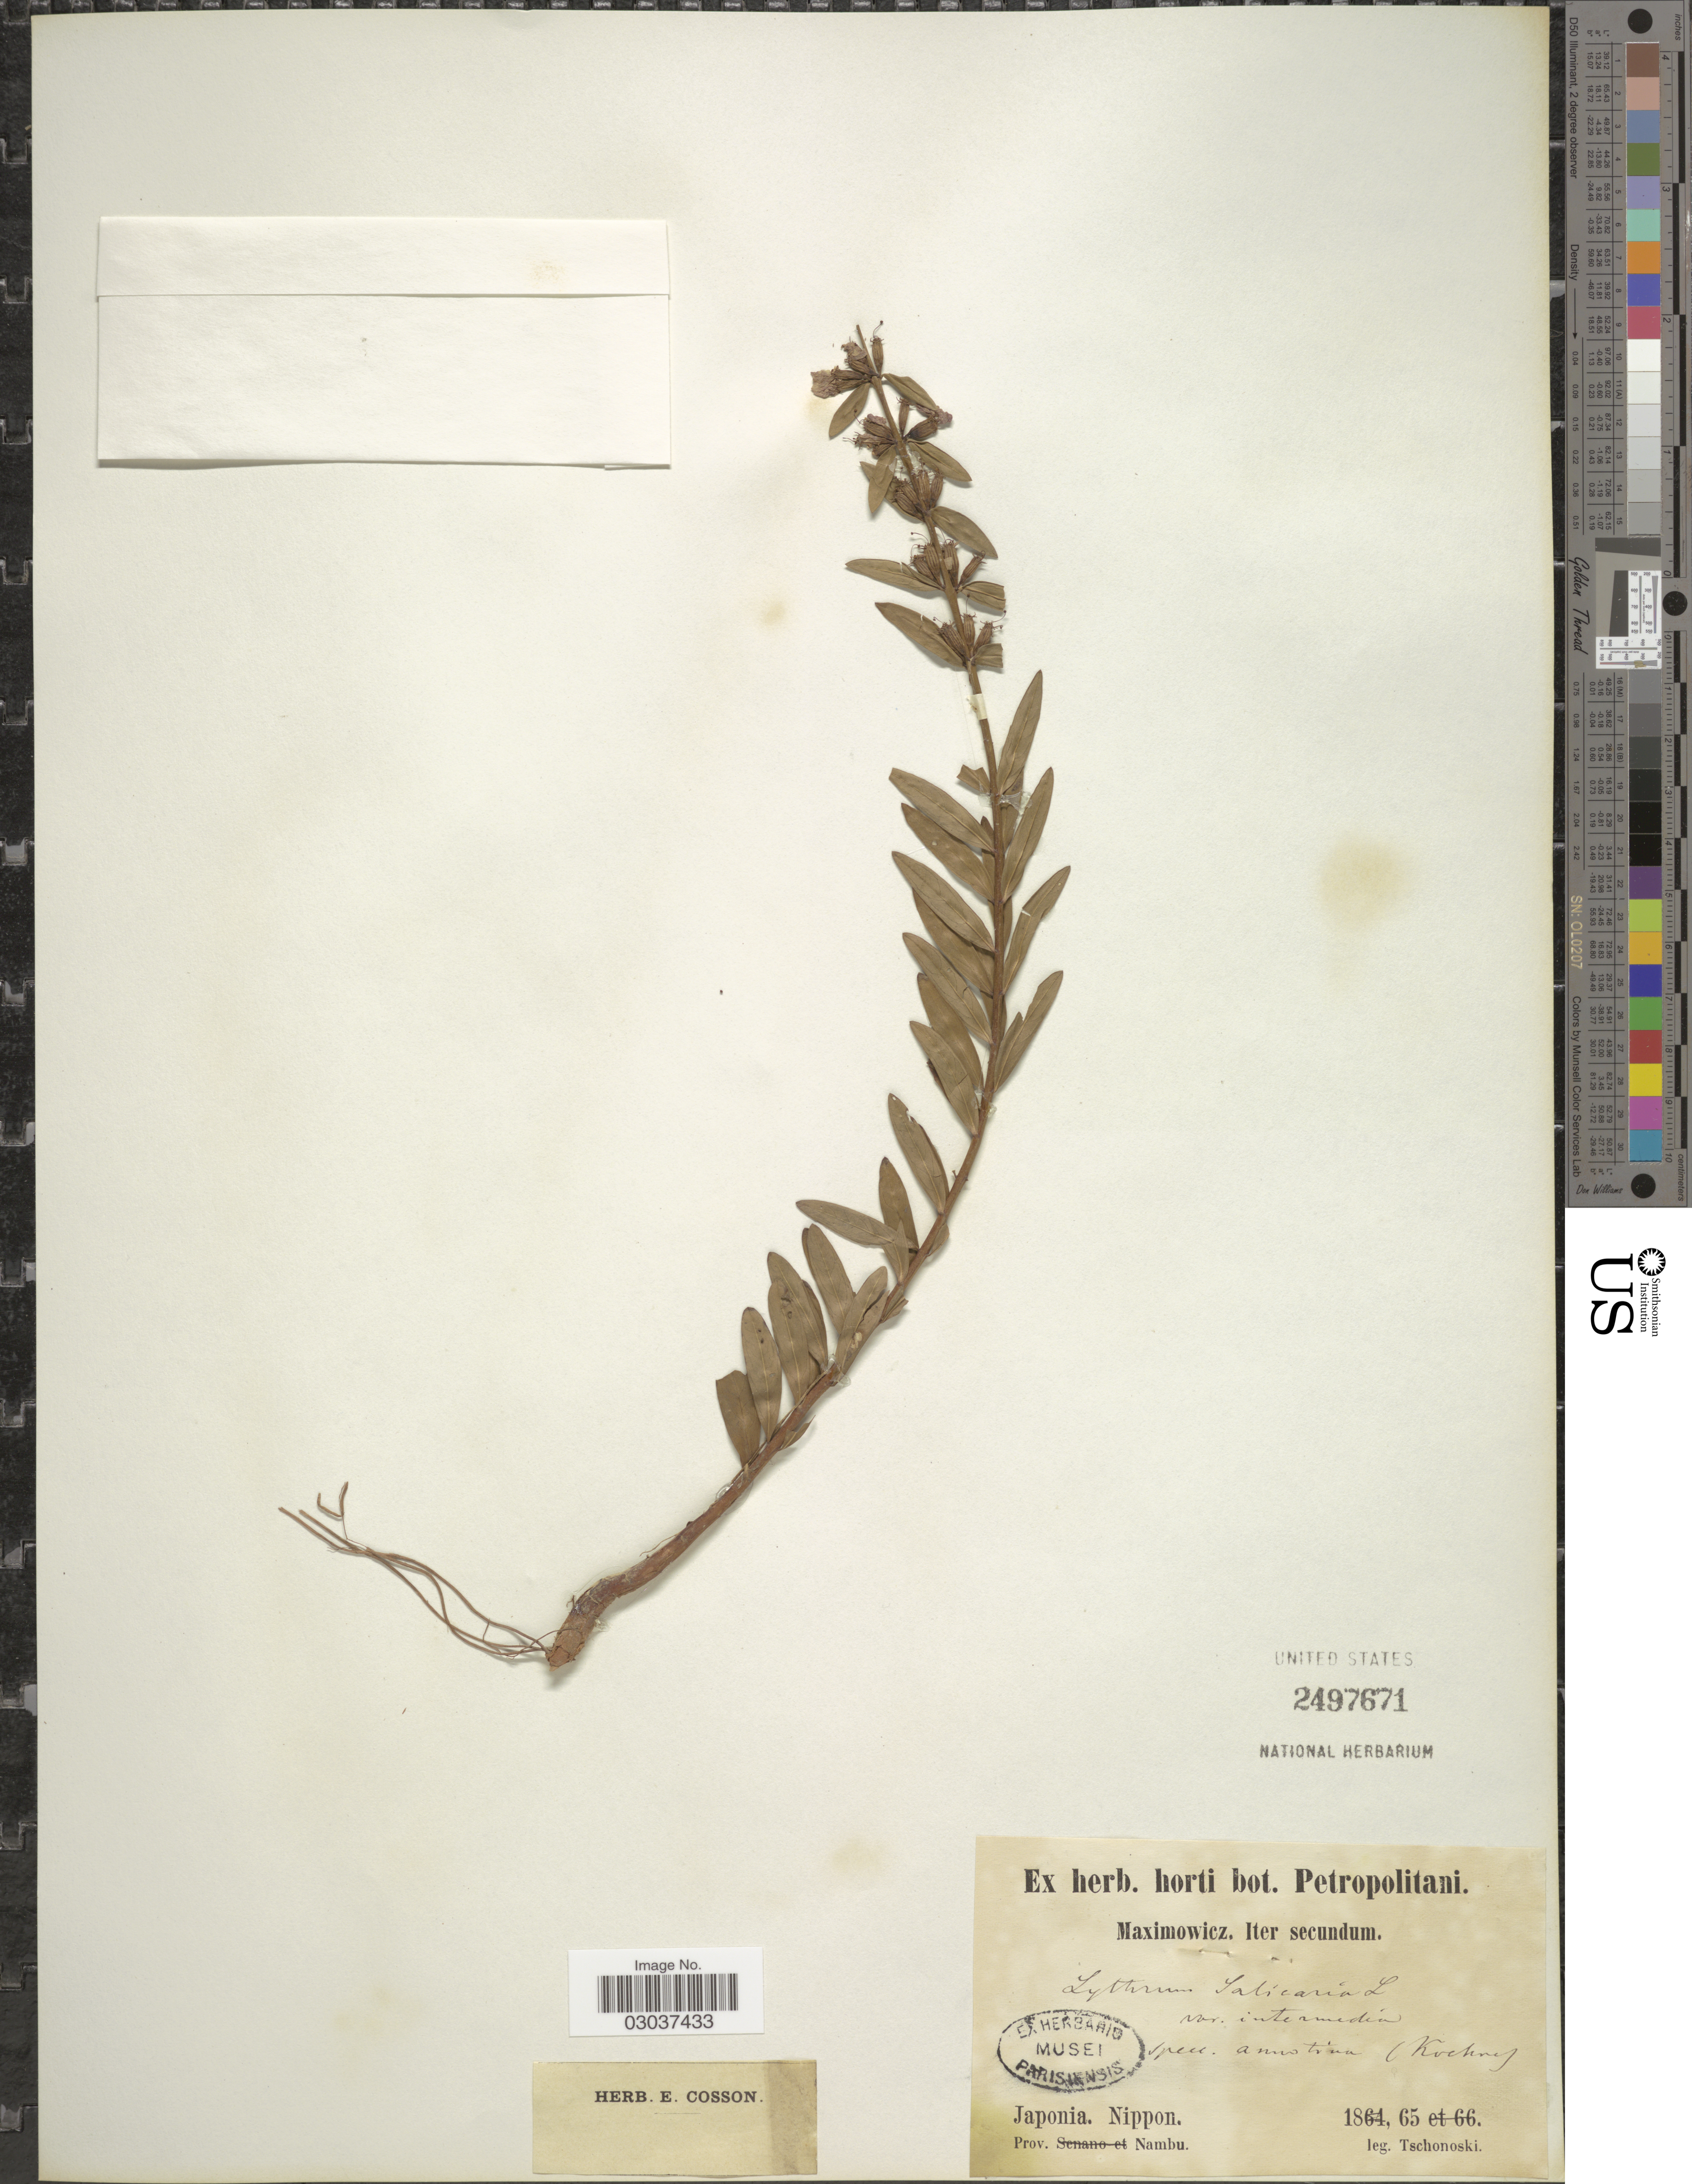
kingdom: Plantae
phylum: Tracheophyta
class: Magnoliopsida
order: Myrtales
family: Lythraceae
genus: Lythrum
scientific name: Lythrum salicaria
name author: L.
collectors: -. Tschonoski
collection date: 1865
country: Japan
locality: Nippon. Prov. Nambu.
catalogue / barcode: US 2497671